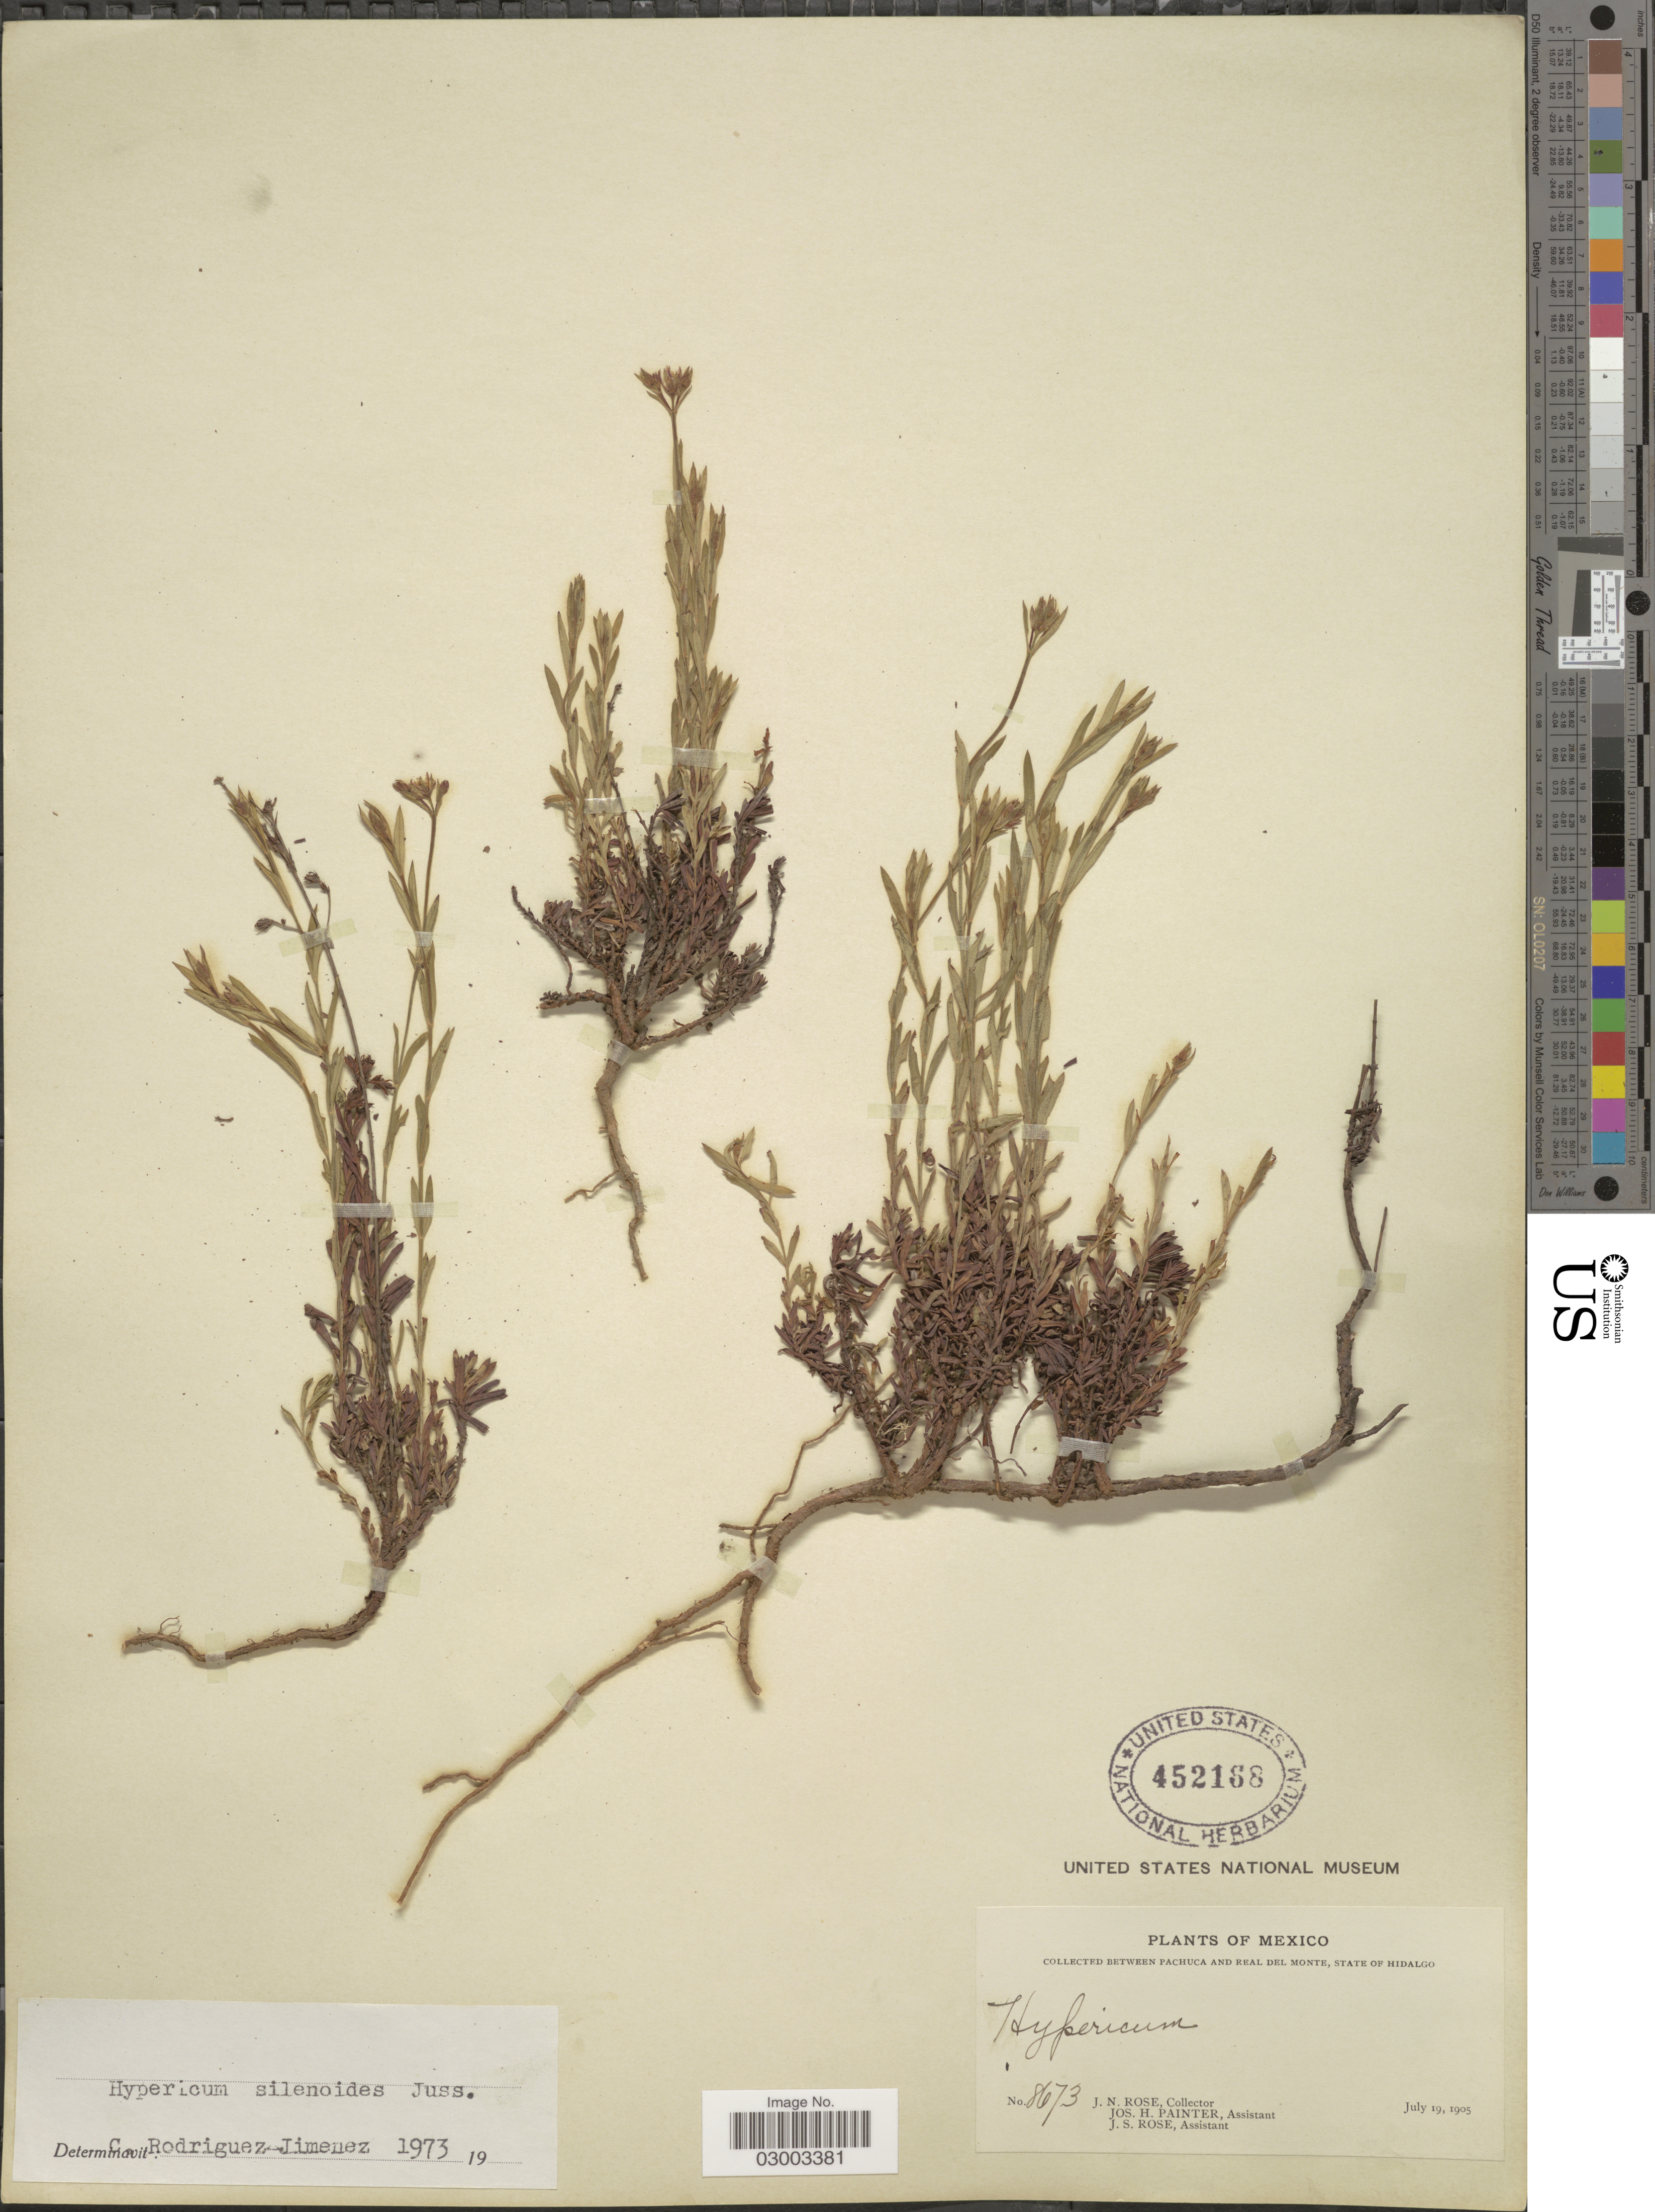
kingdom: Plantae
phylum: Tracheophyta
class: Magnoliopsida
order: Malpighiales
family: Hypericaceae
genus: Hypericum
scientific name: Hypericum silenoides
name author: Juss.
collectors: J. N. Rose, J. H. Painter & J. S. Rose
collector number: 8673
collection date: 1905-07-19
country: Mexico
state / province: Hidalgo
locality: Between Pachuca and Real Del Monte, State of Hidalgo.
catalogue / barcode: US 452168